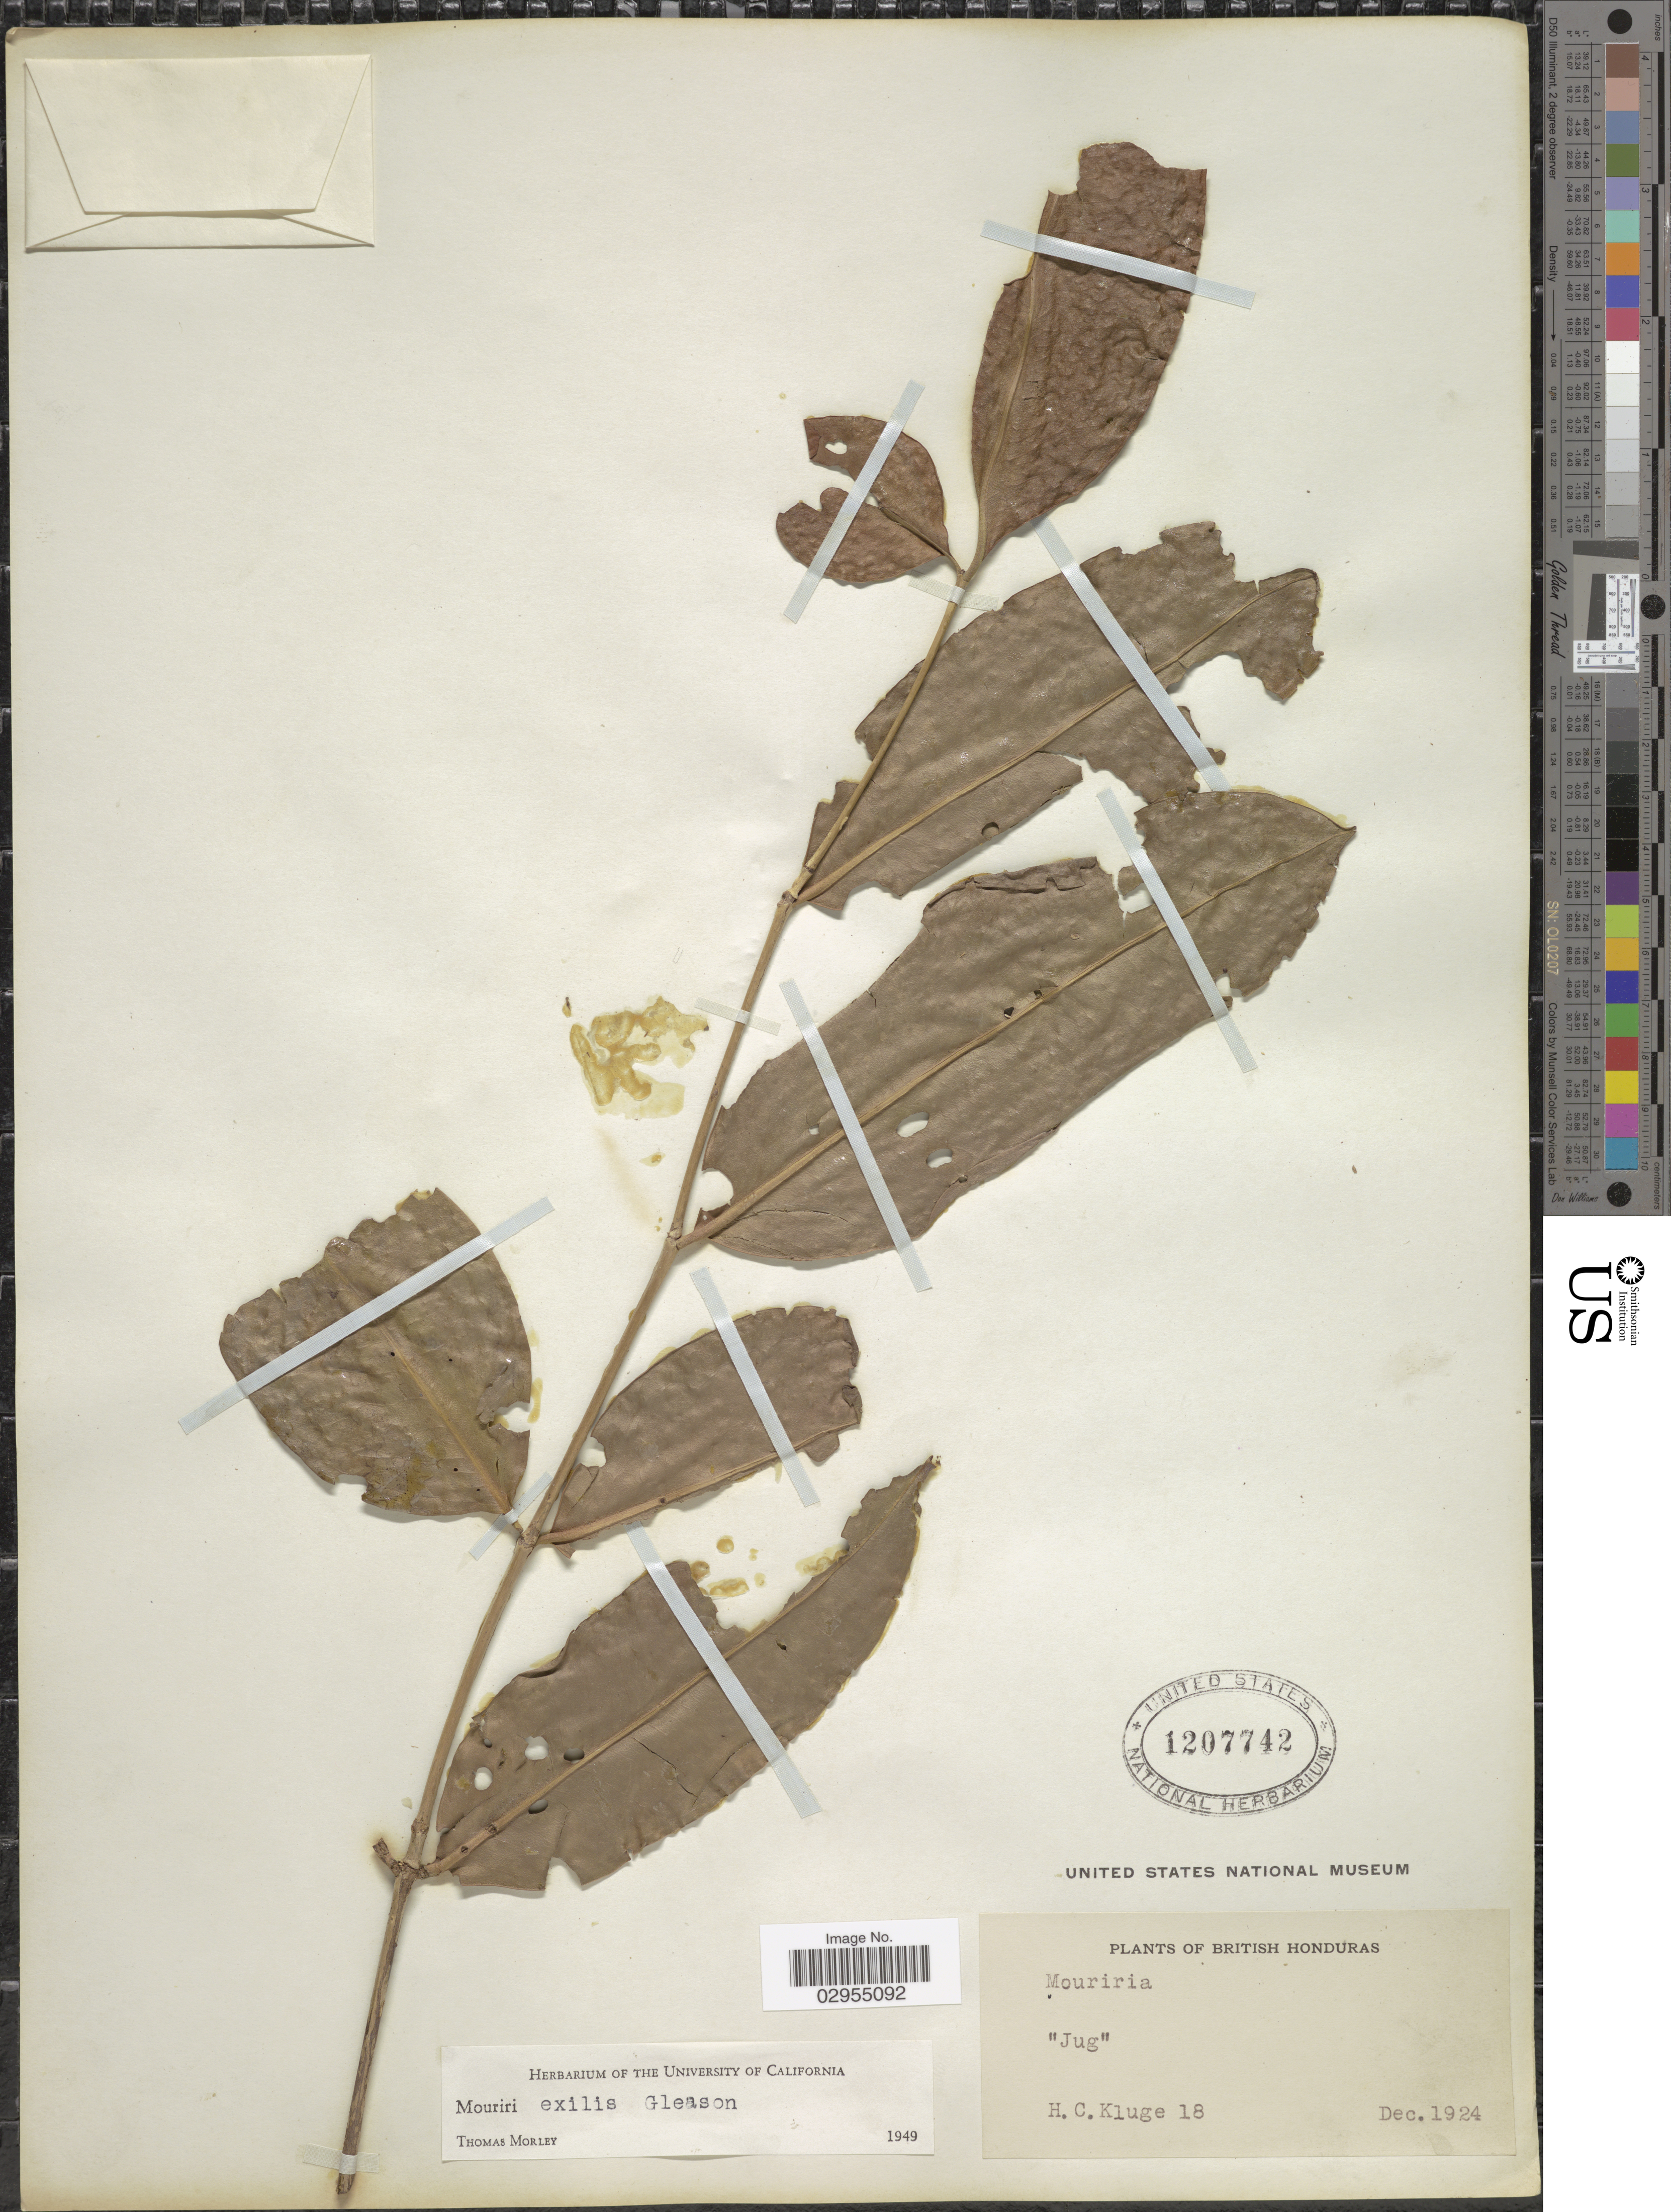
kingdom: Plantae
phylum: Tracheophyta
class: Magnoliopsida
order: Myrtales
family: Melastomataceae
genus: Mouriri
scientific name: Mouriri exilis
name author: Gleason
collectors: H. C. Kluge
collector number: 18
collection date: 1924-12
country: Belize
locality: British Honduras. 'Jug'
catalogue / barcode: US 1207742